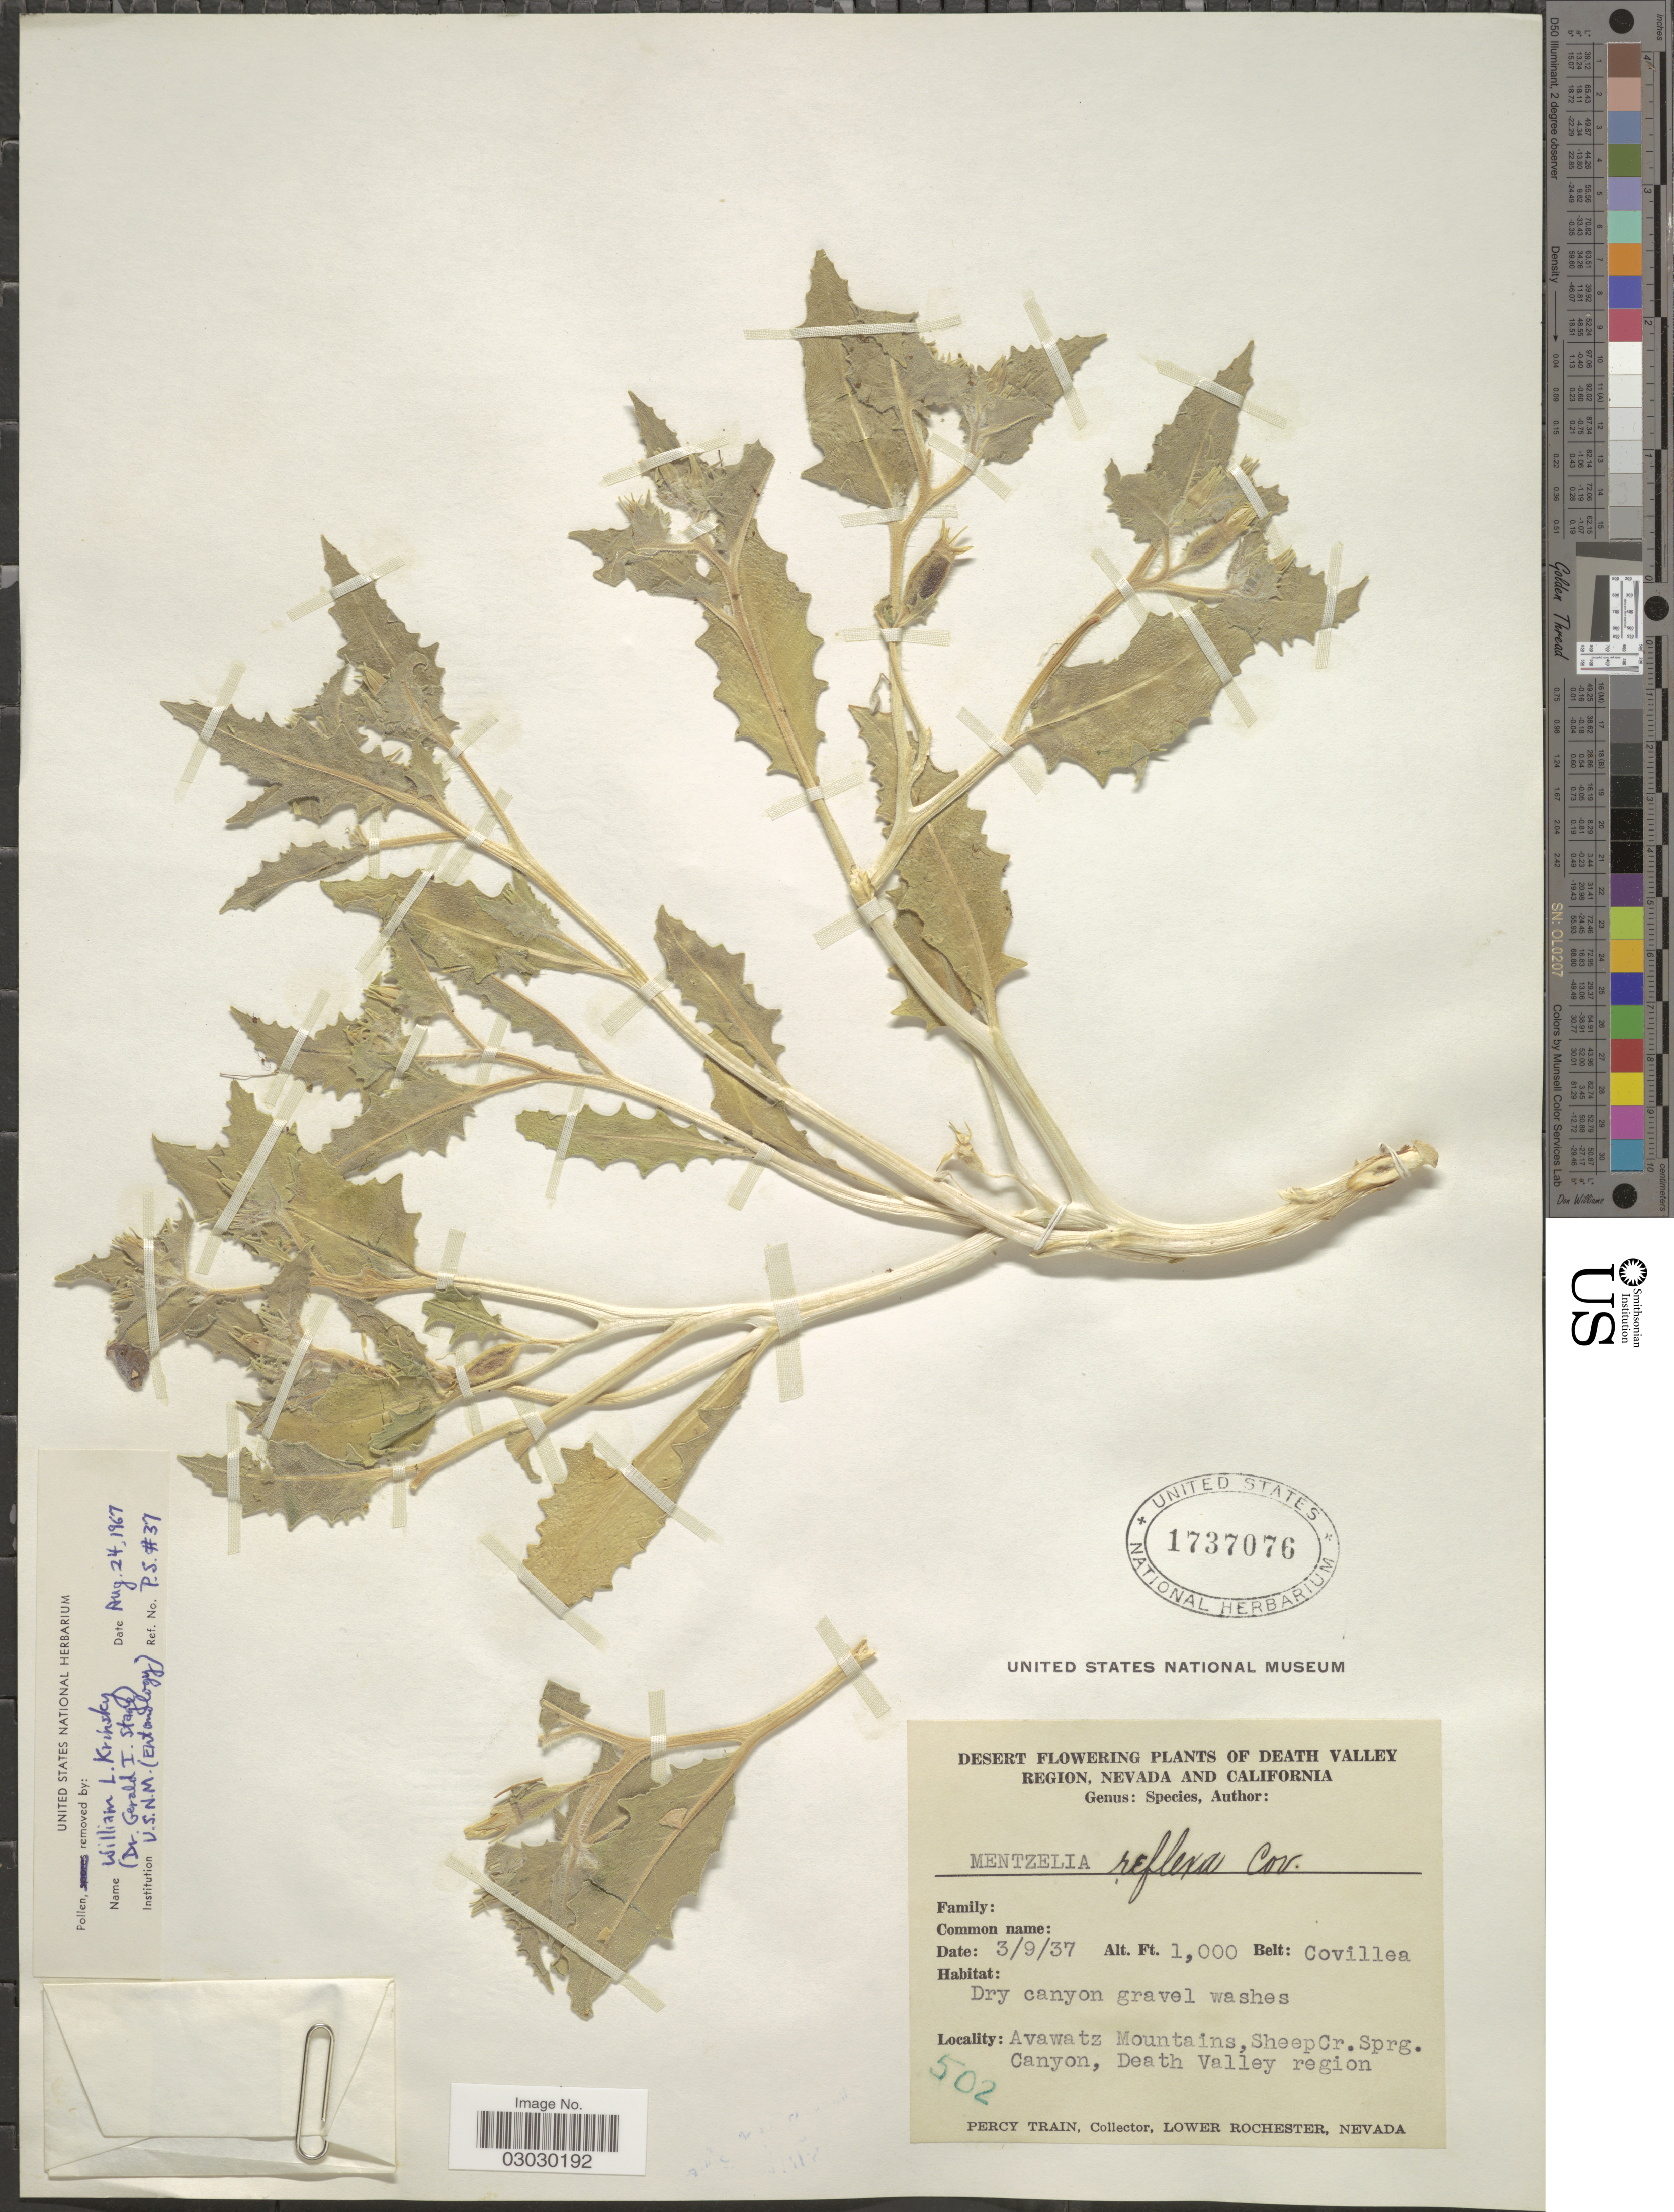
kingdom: Plantae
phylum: Tracheophyta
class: Magnoliopsida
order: Cornales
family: Loasaceae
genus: Mentzelia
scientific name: Mentzelia reflexa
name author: Coville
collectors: P. Train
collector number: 502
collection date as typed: Transcribed d/m/y: 9/3/37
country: United States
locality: Death Valley region, Nevada and California, Avawatz Mountains, Sheep Cr. Sprg Canyon, Death Valley region.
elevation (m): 305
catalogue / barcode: US 1737076